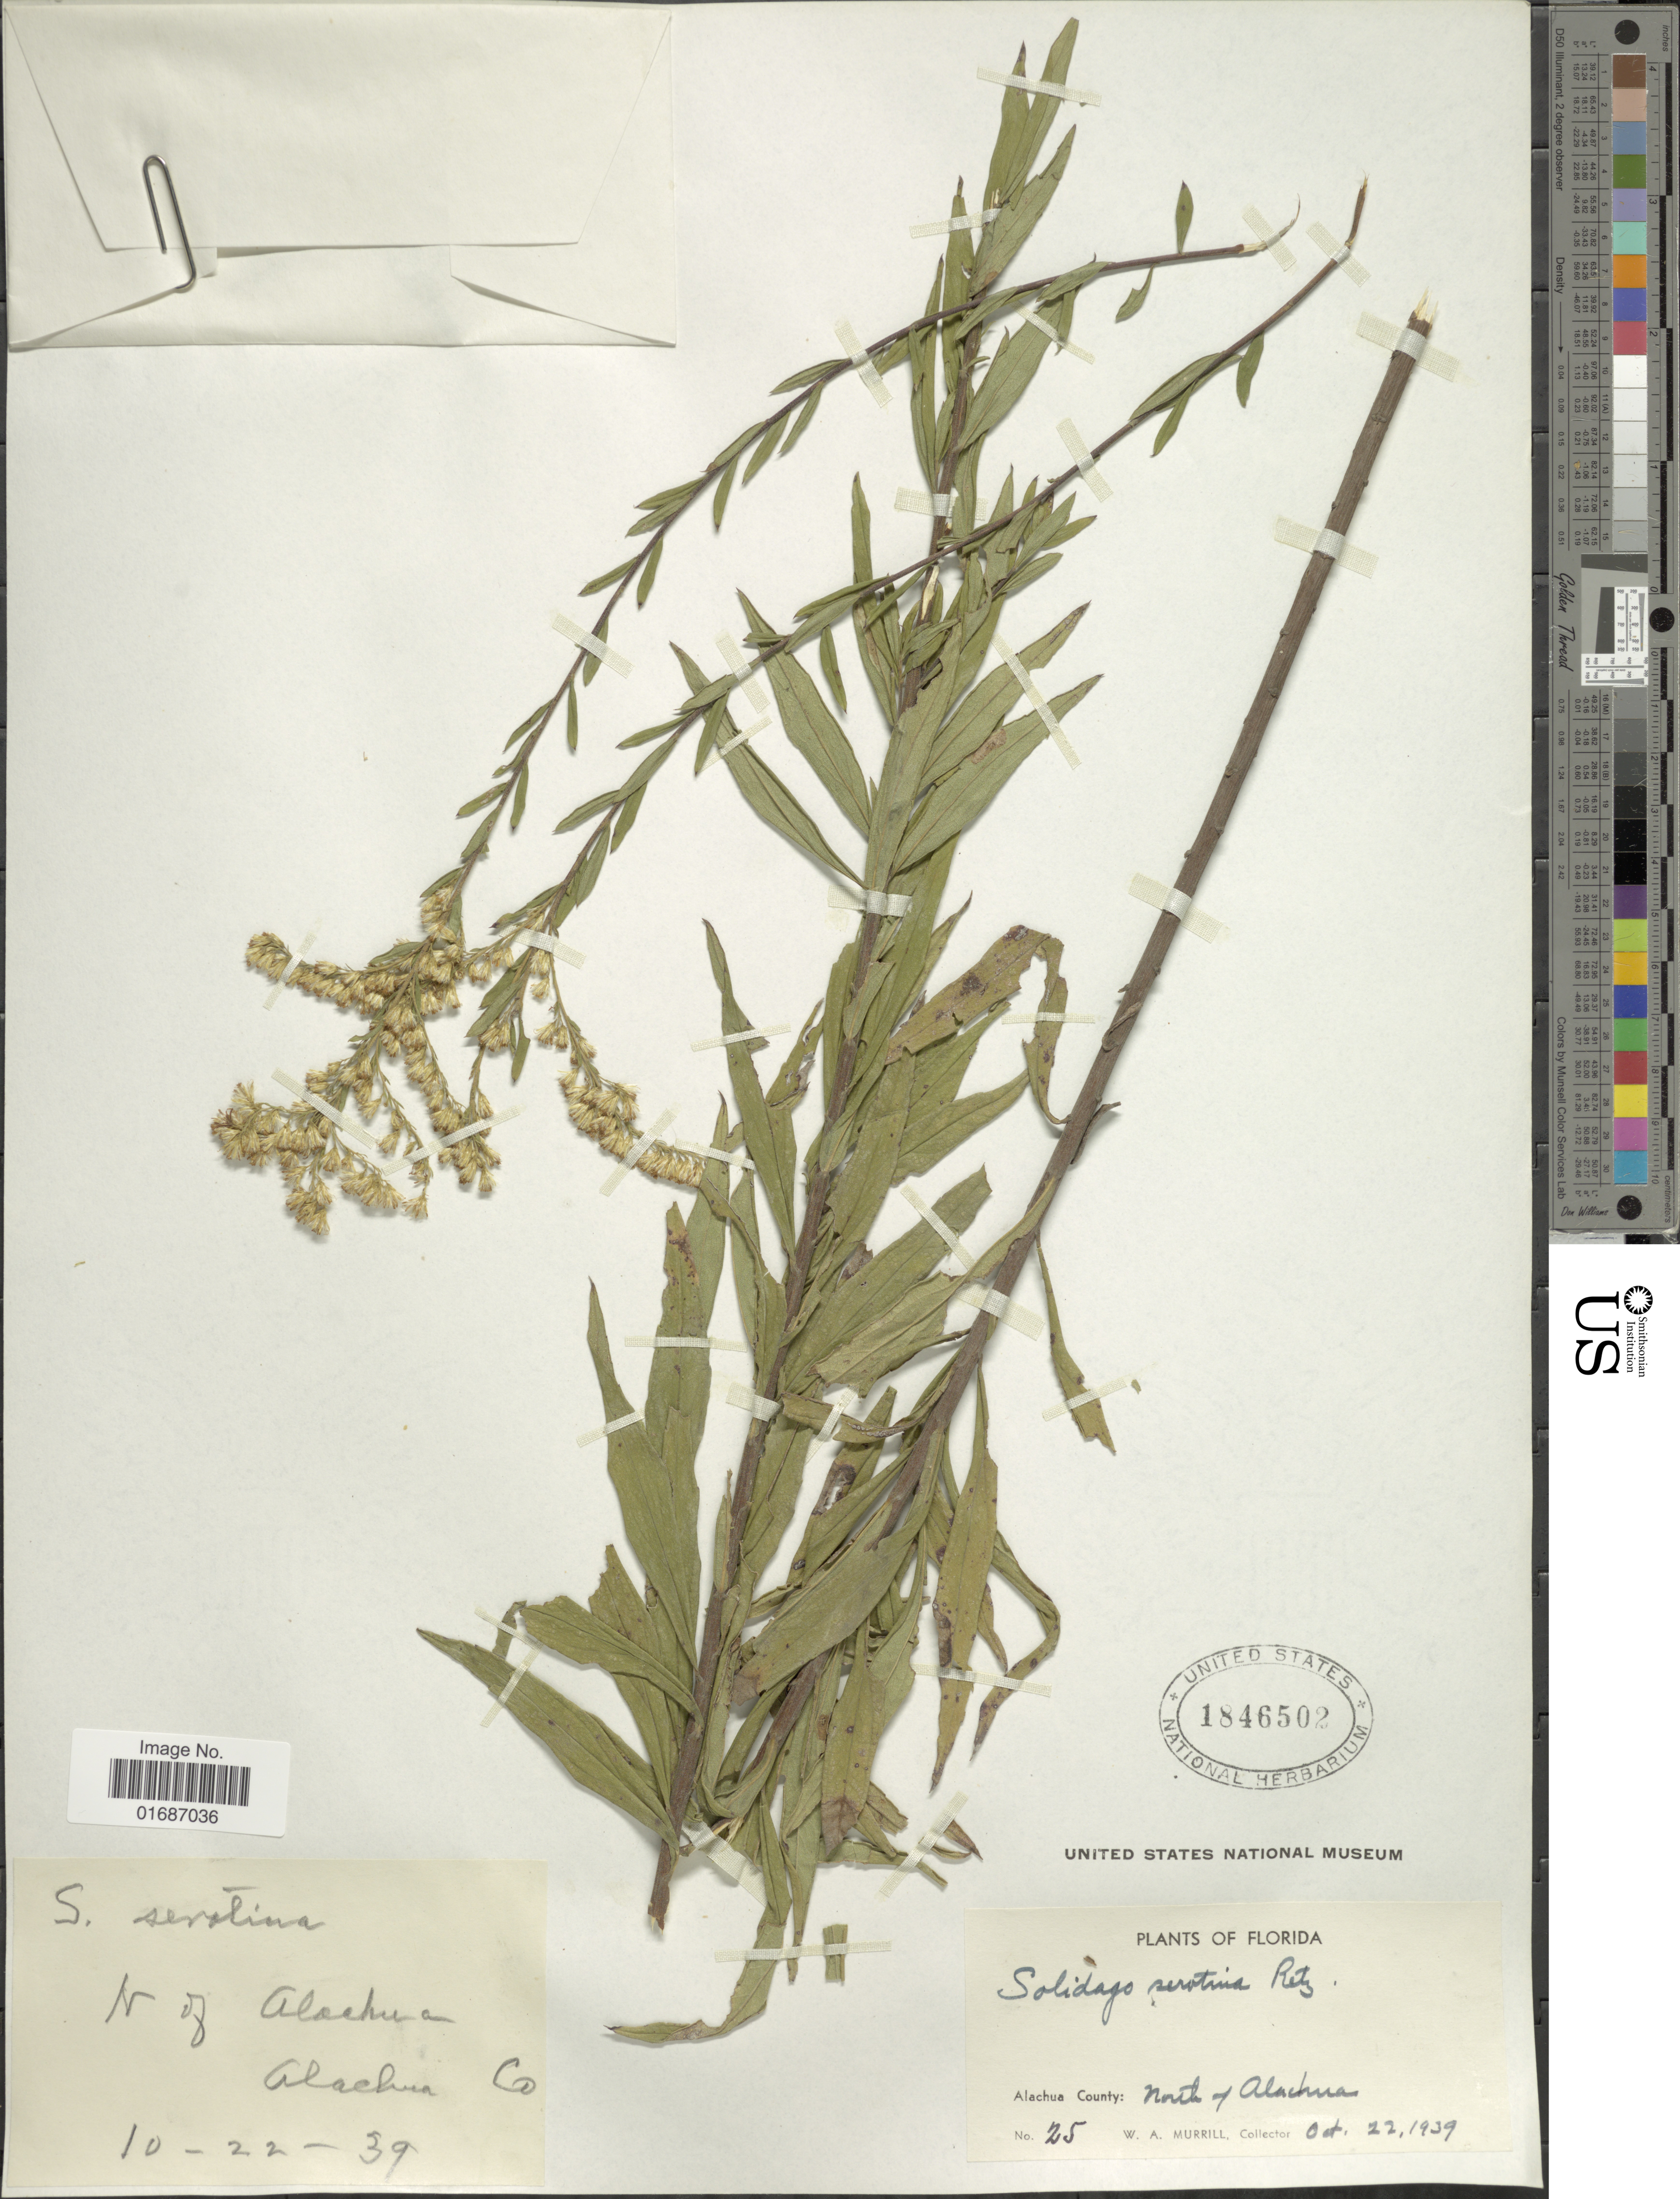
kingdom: Plantae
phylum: Tracheophyta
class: Magnoliopsida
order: Asterales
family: Asteraceae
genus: Solidago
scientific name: Solidago gigantea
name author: Aiton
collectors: W. A. Murrill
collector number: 25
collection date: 1939-10-22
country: United States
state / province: Florida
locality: N of Alachua, Alachua County: North of Alachua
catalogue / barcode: US 1846502